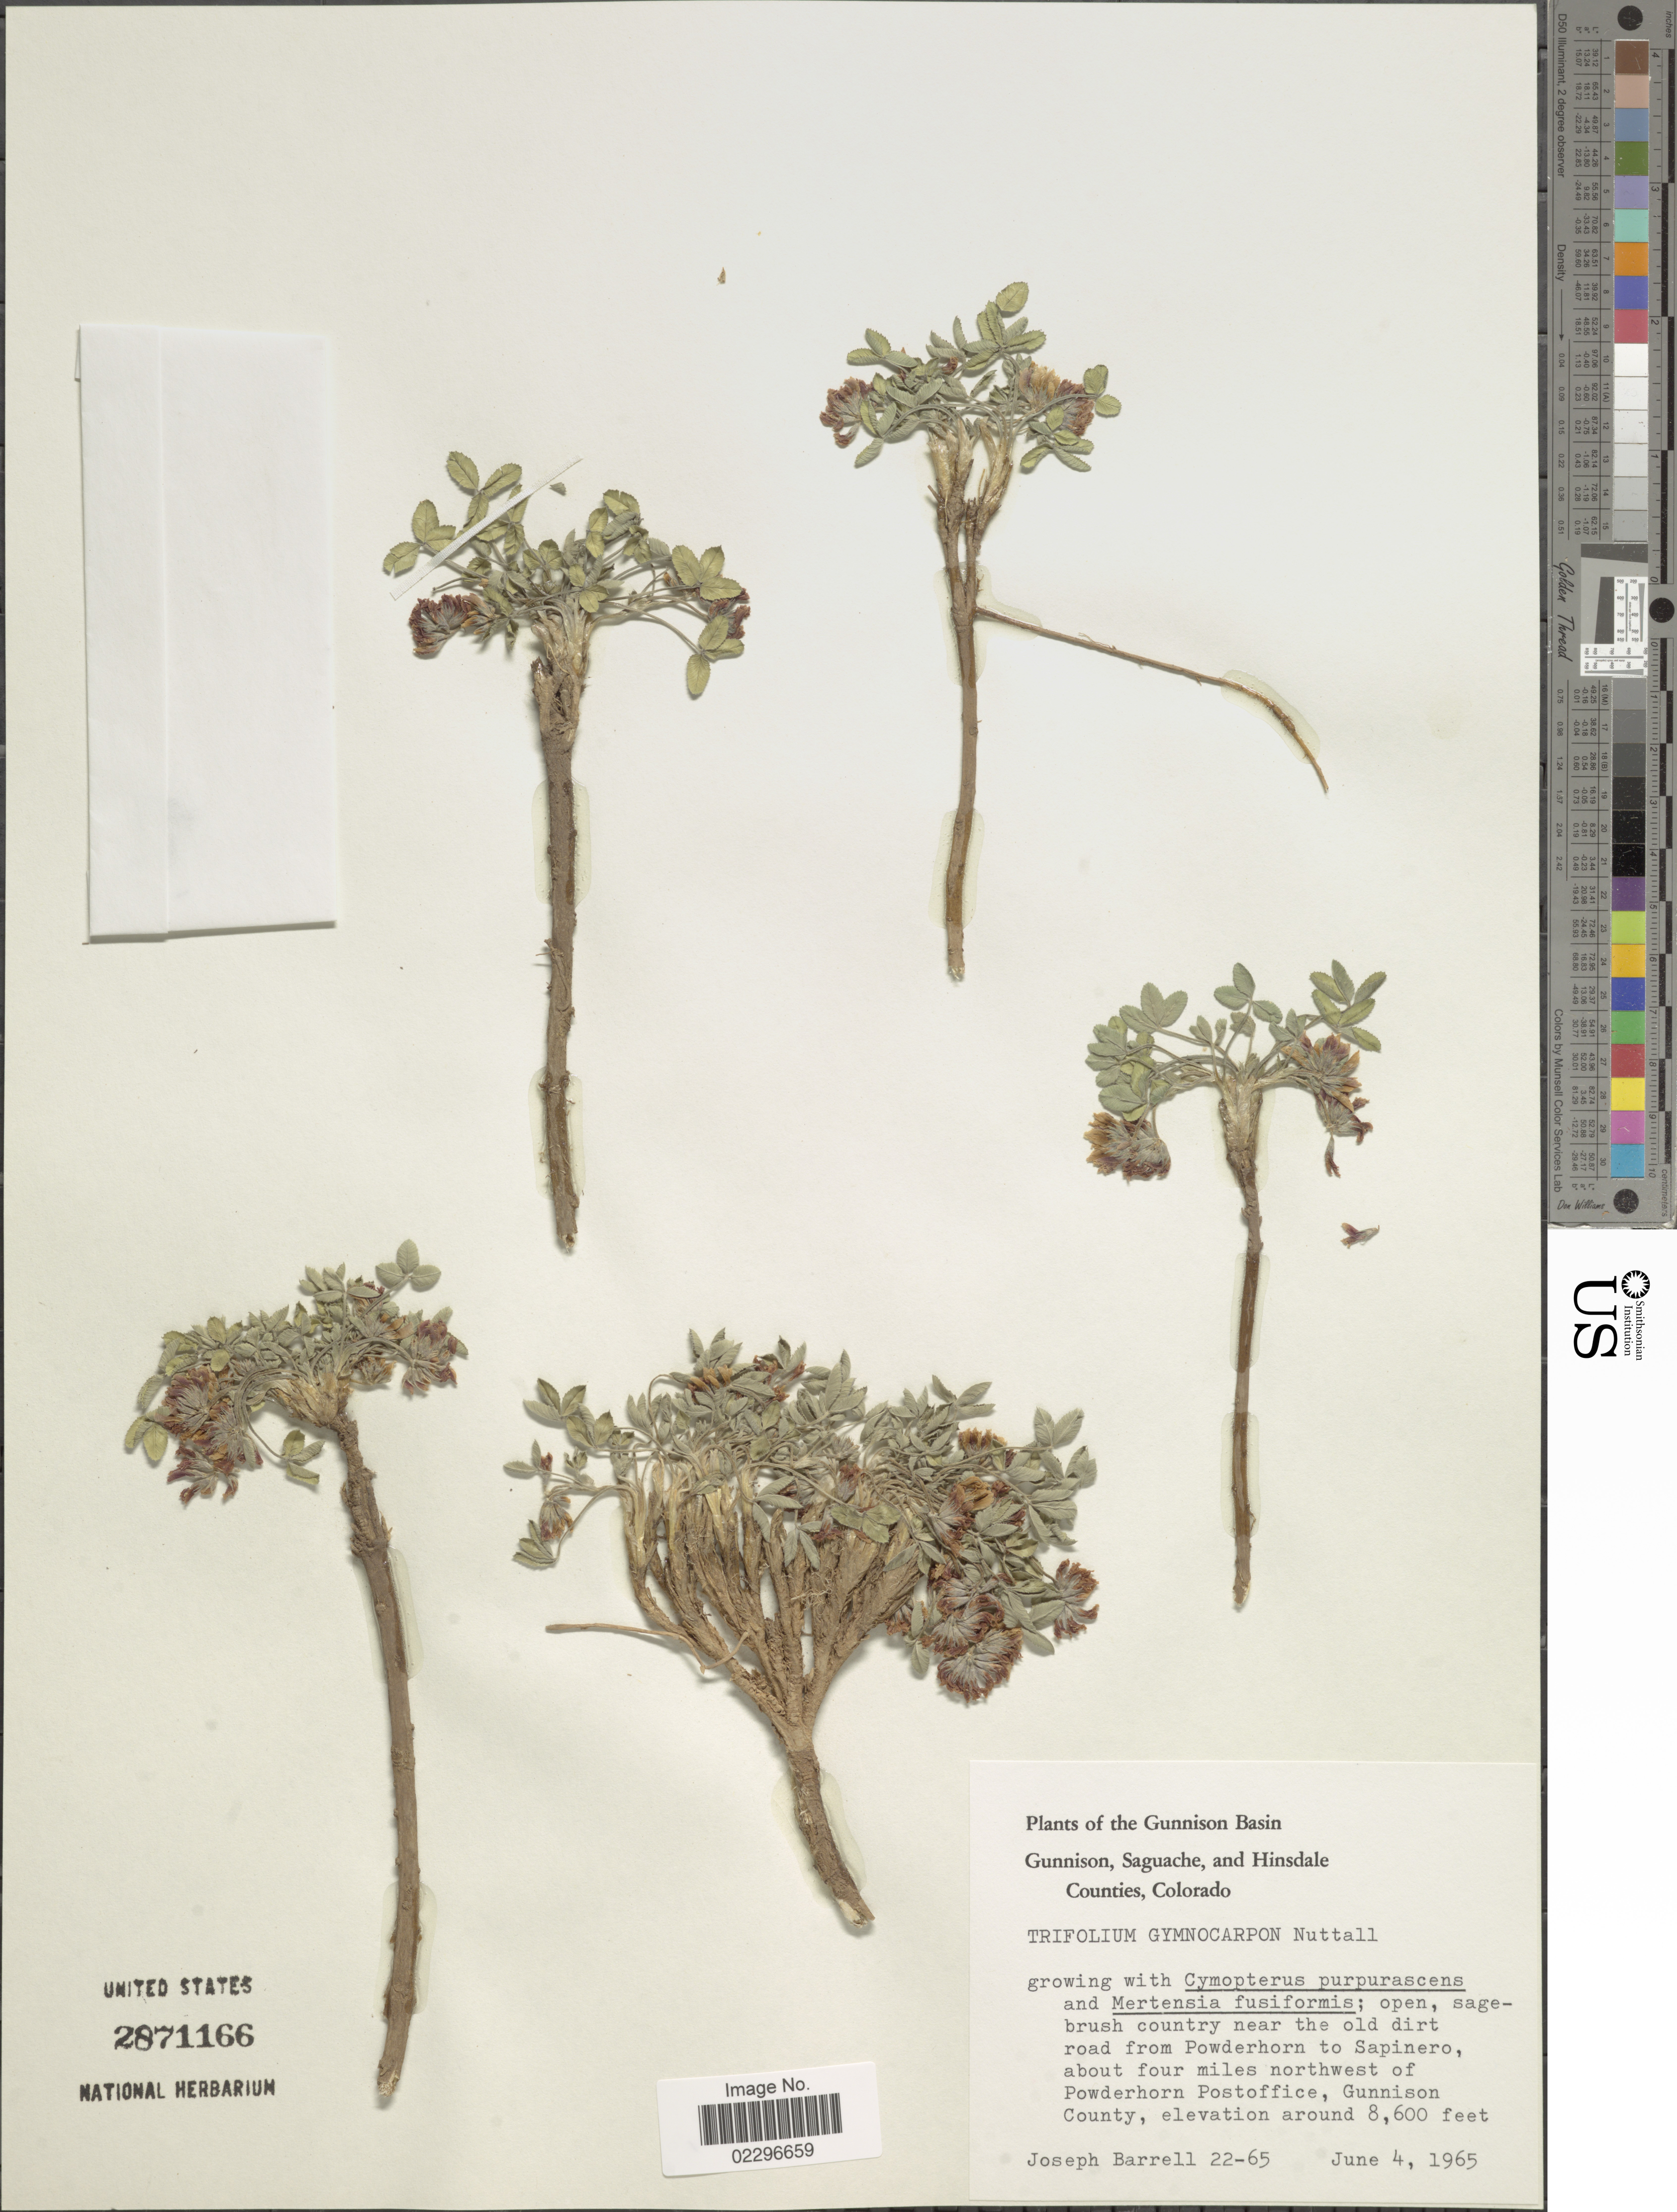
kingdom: Plantae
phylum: Tracheophyta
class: Magnoliopsida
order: Fabales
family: Fabaceae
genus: Trifolium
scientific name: Trifolium gymnocarpon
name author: Nutt.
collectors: J. Barrell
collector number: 22-65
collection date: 1965-06-04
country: United States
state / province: Colorado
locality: Sagebrush country near the old dirt road from Powderhorn to Sapinero, about four miles northwest of Powderhorn Postoffice, Gunnison County.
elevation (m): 2621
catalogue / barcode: US 2871166